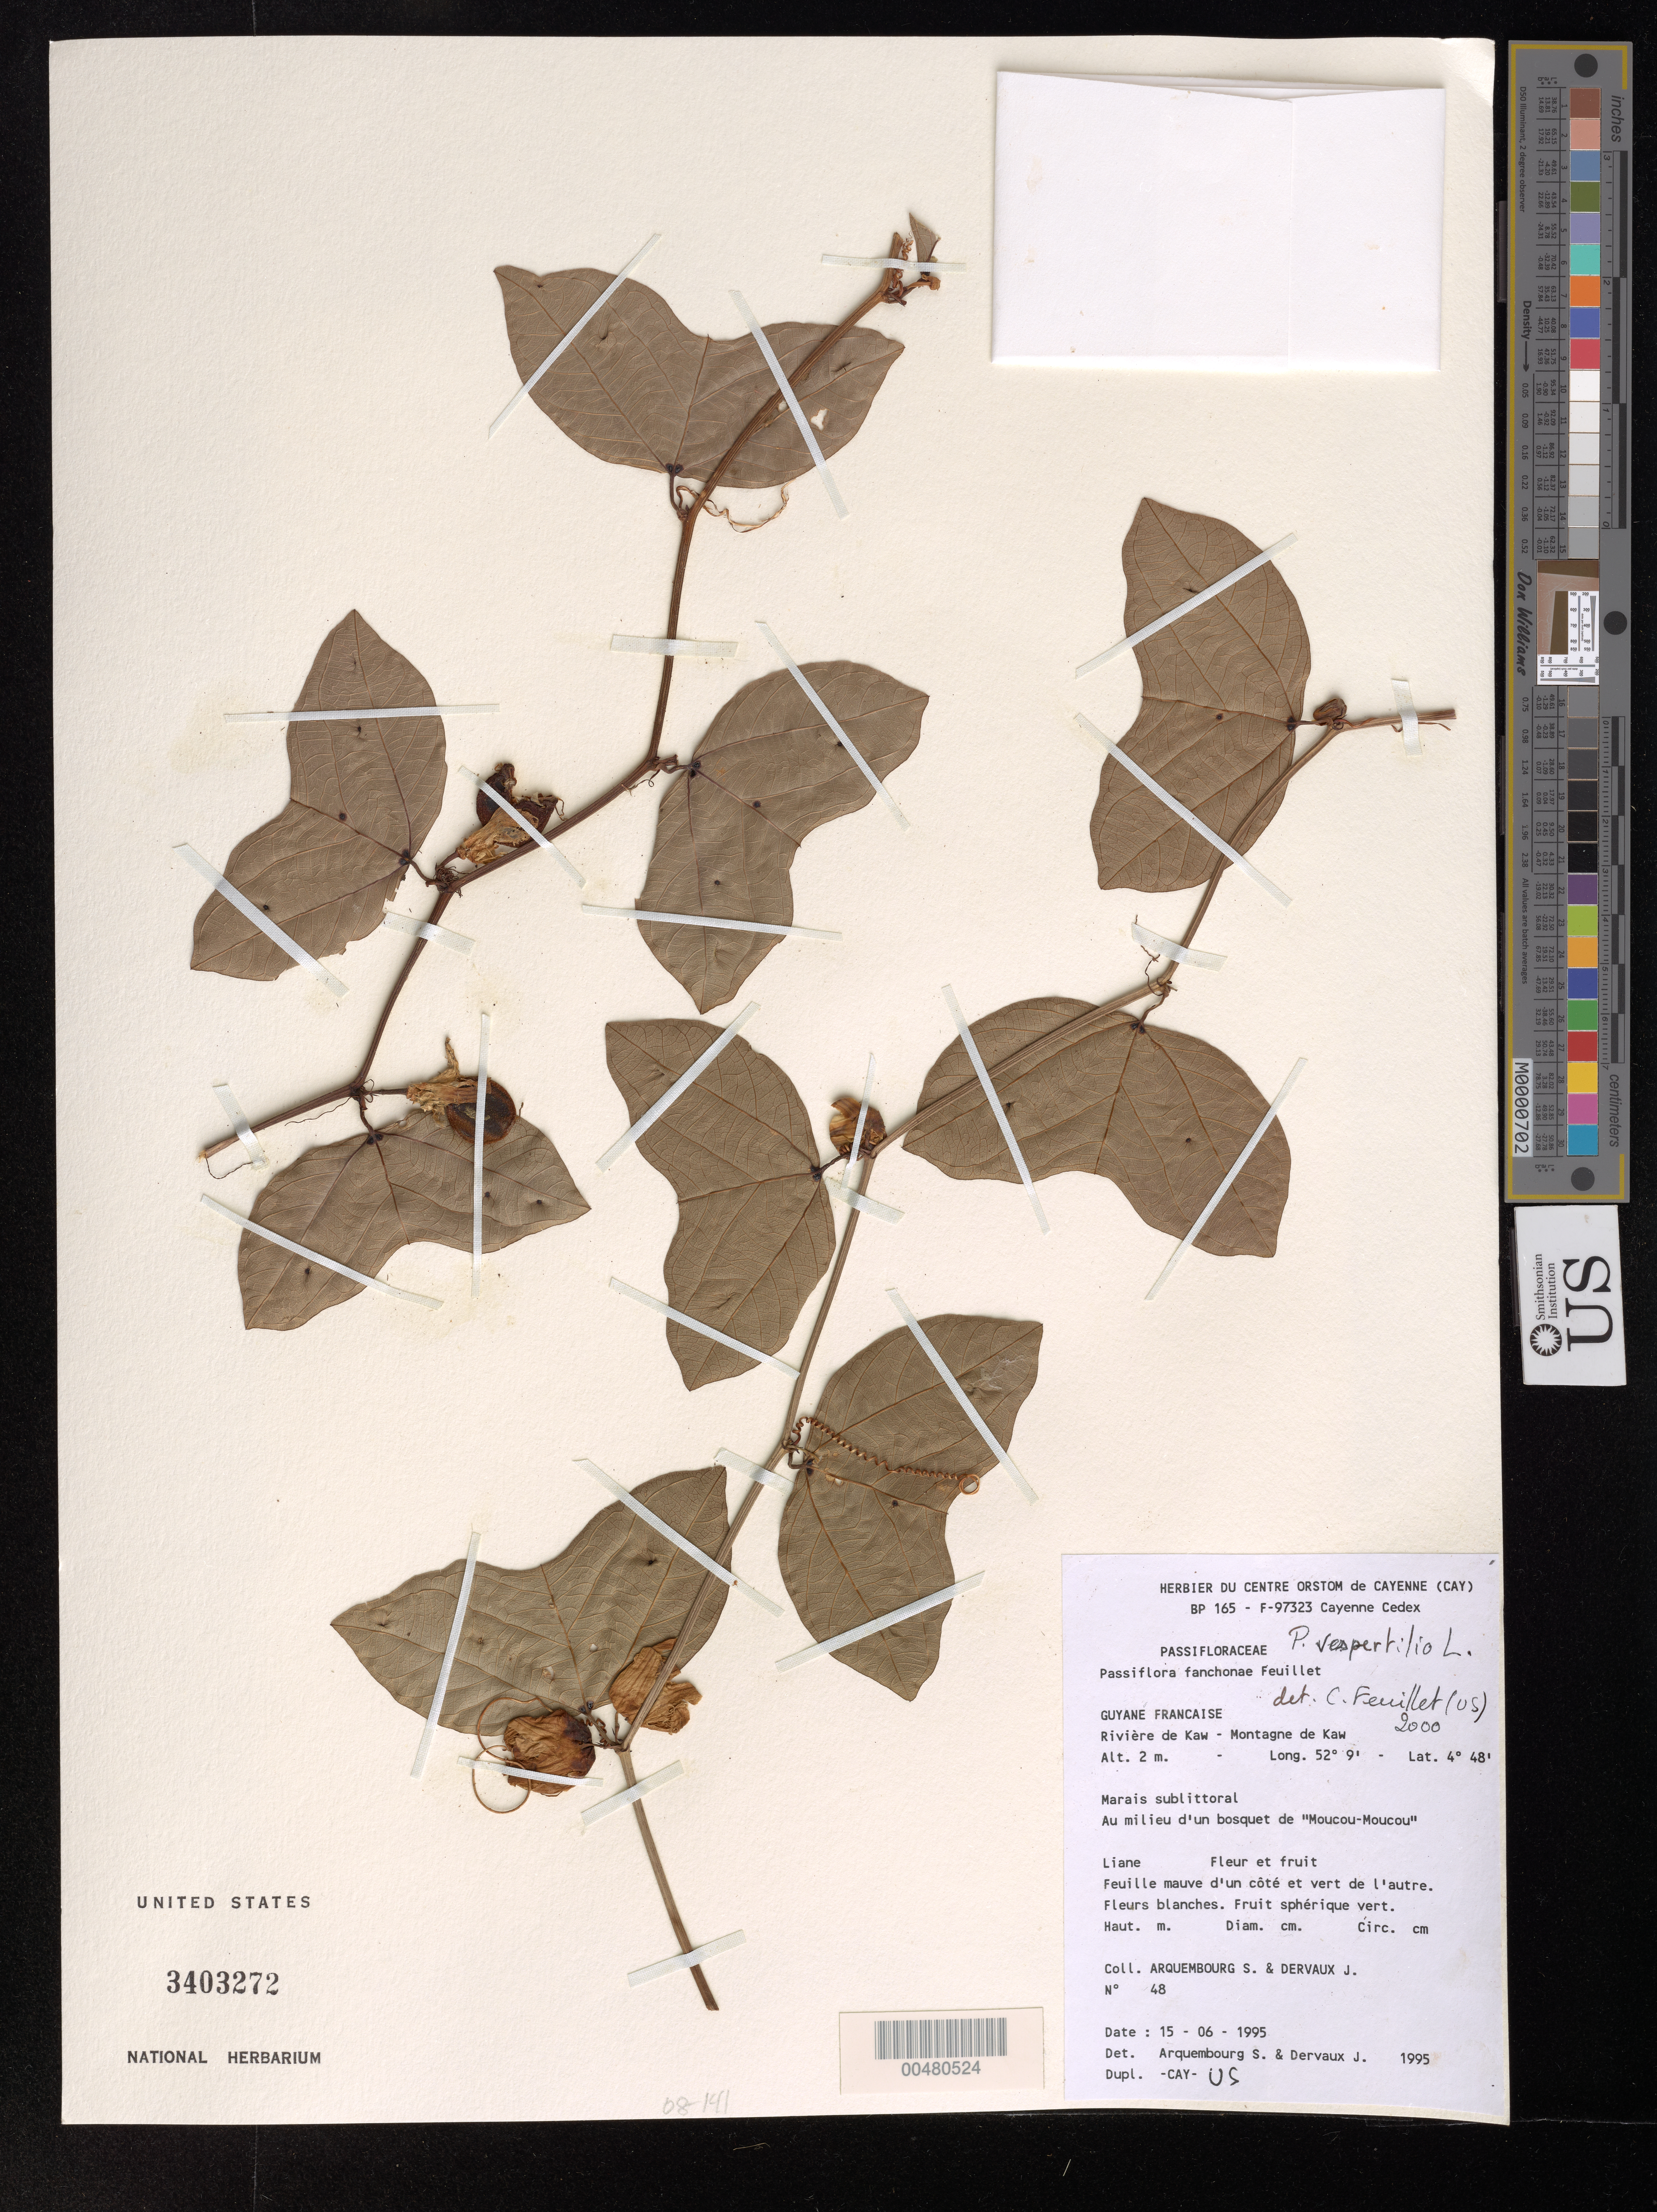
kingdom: Plantae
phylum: Tracheophyta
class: Magnoliopsida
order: Malpighiales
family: Passifloraceae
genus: Passiflora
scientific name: Passiflora vespertilio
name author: L.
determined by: Feuillet, C.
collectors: S. Arquembourg & J. Dervaux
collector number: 48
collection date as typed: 15-Jun-95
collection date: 1995-06-15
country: French Guiana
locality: Rivière de Kaw, Montagne de Kaw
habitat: Marais littoral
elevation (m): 2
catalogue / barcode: US 3403272